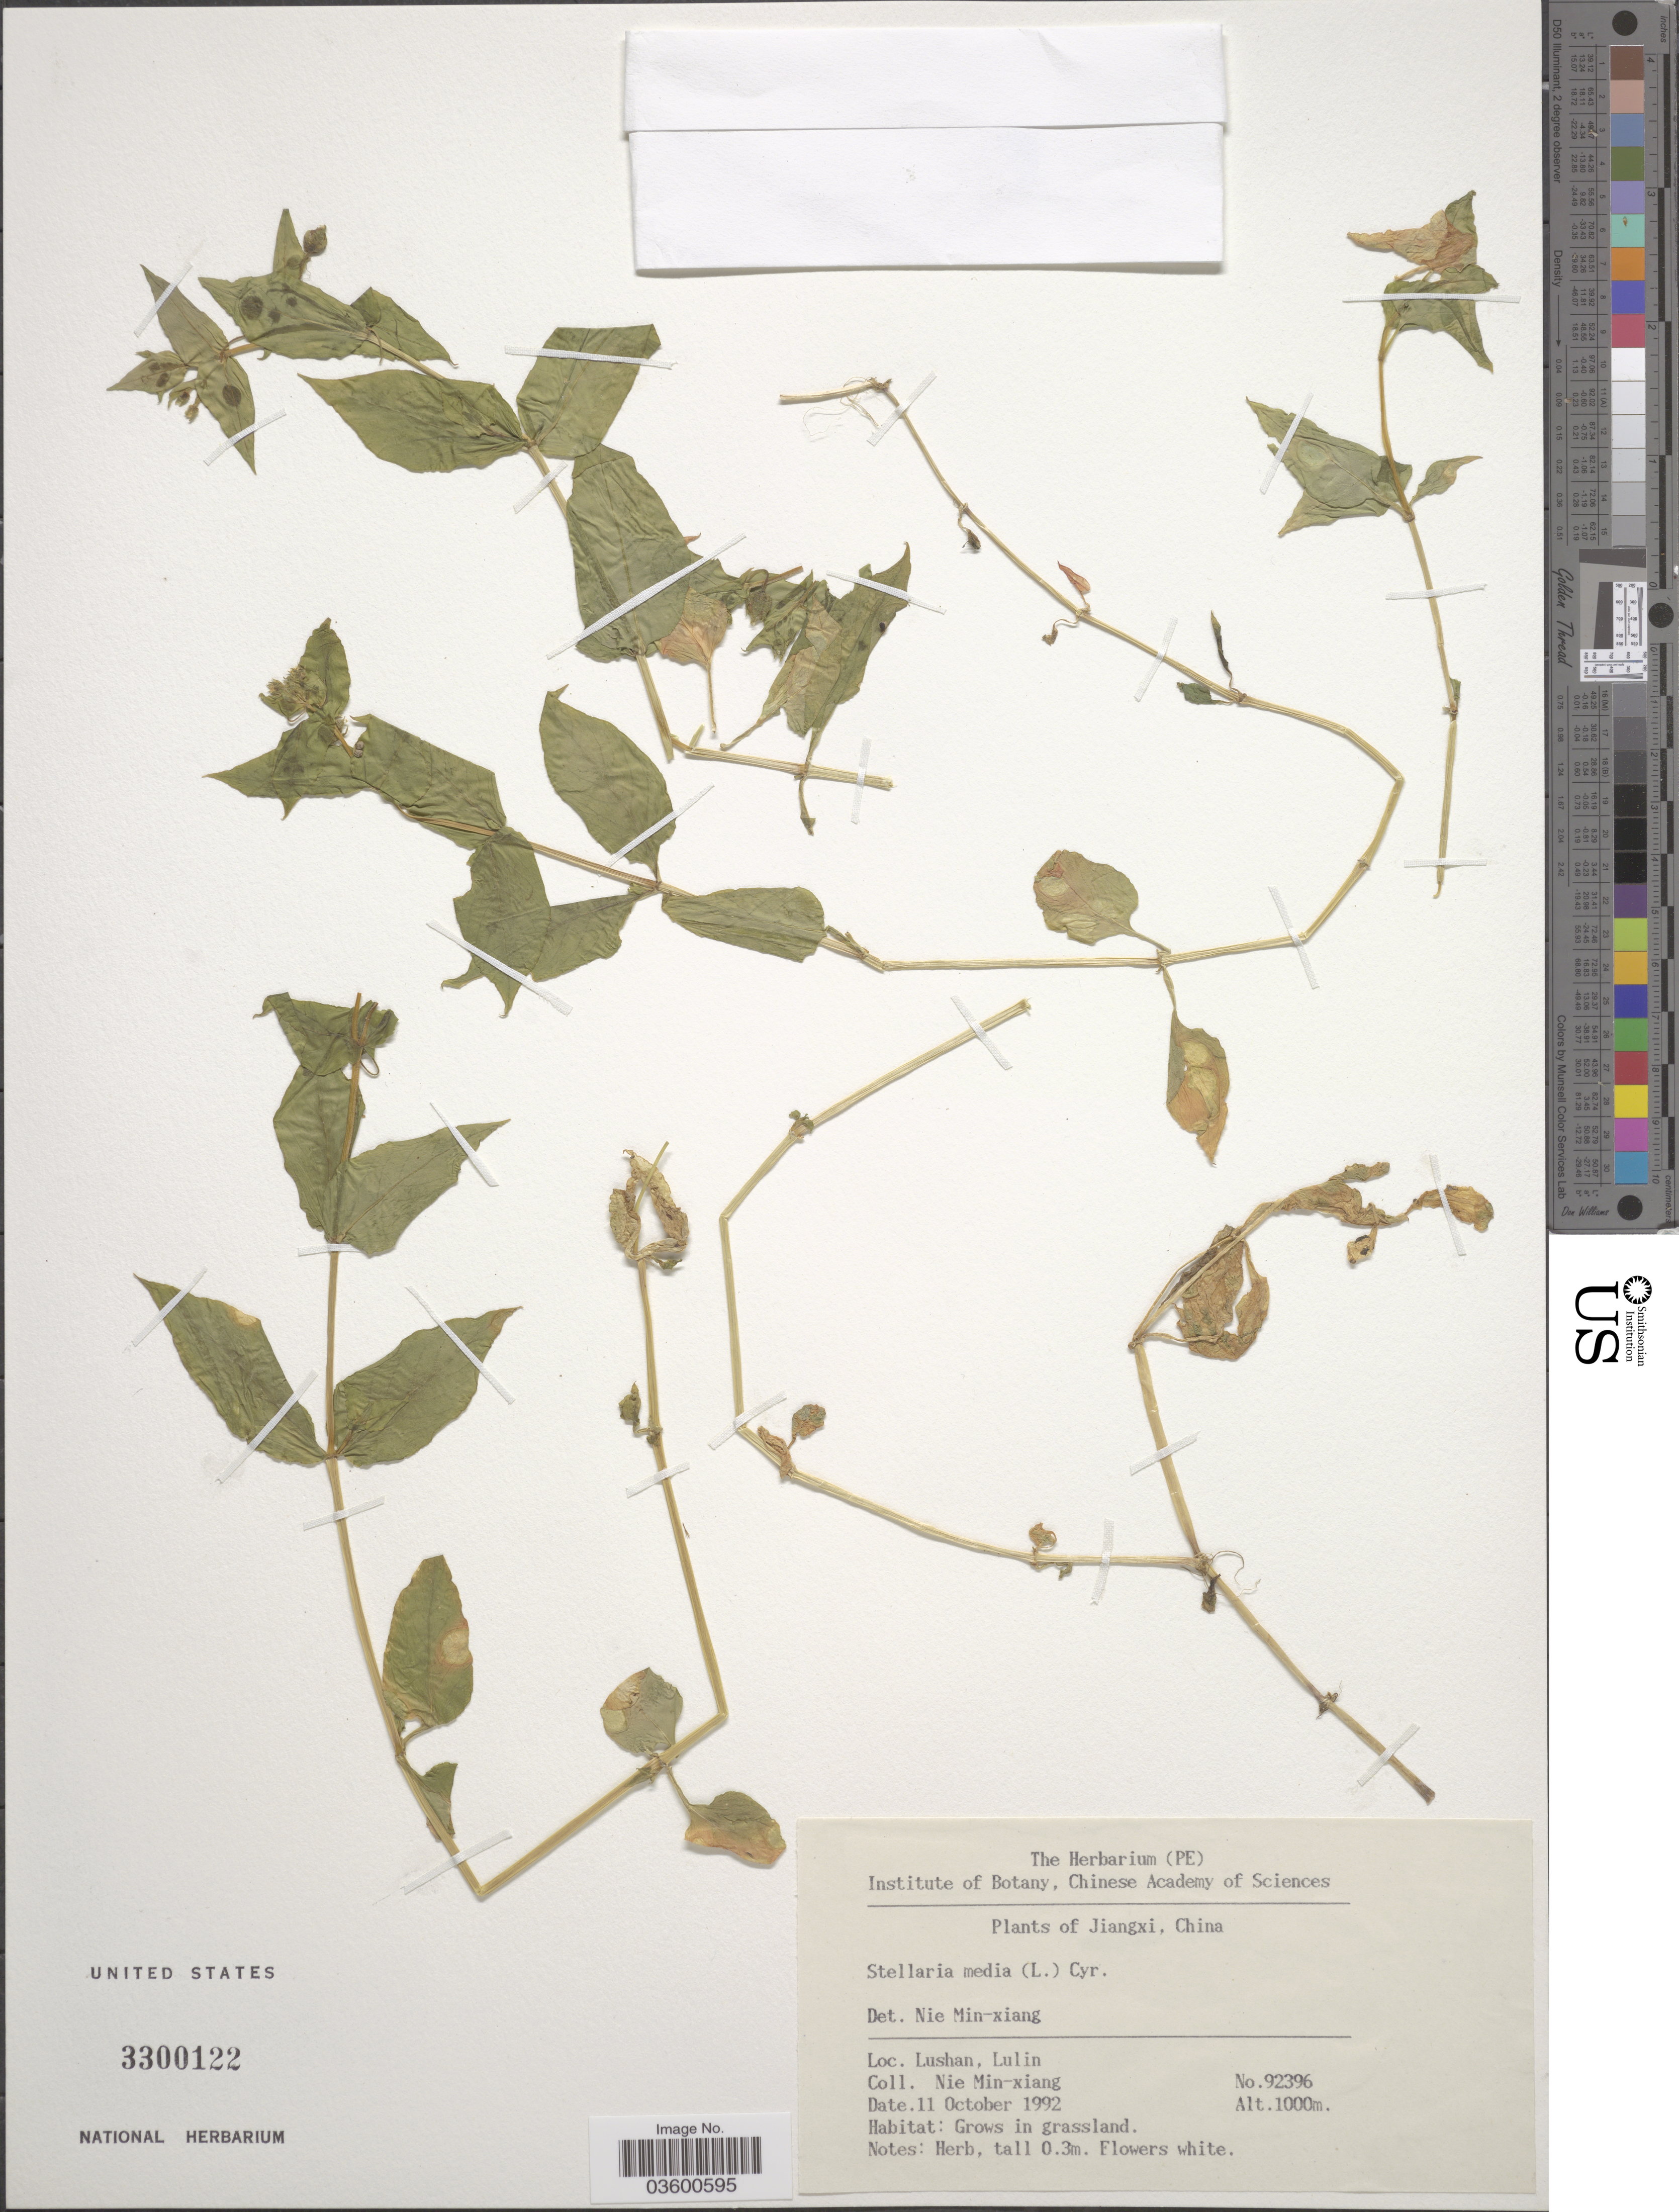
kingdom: Plantae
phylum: Tracheophyta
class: Magnoliopsida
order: Caryophyllales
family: Caryophyllaceae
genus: Stellaria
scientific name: Stellaria media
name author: (L.) Vill.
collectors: M. Nie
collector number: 92396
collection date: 1992-10-11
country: China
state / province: Jiangxi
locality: Lushan, Lulin.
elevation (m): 1000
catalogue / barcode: US 3300122